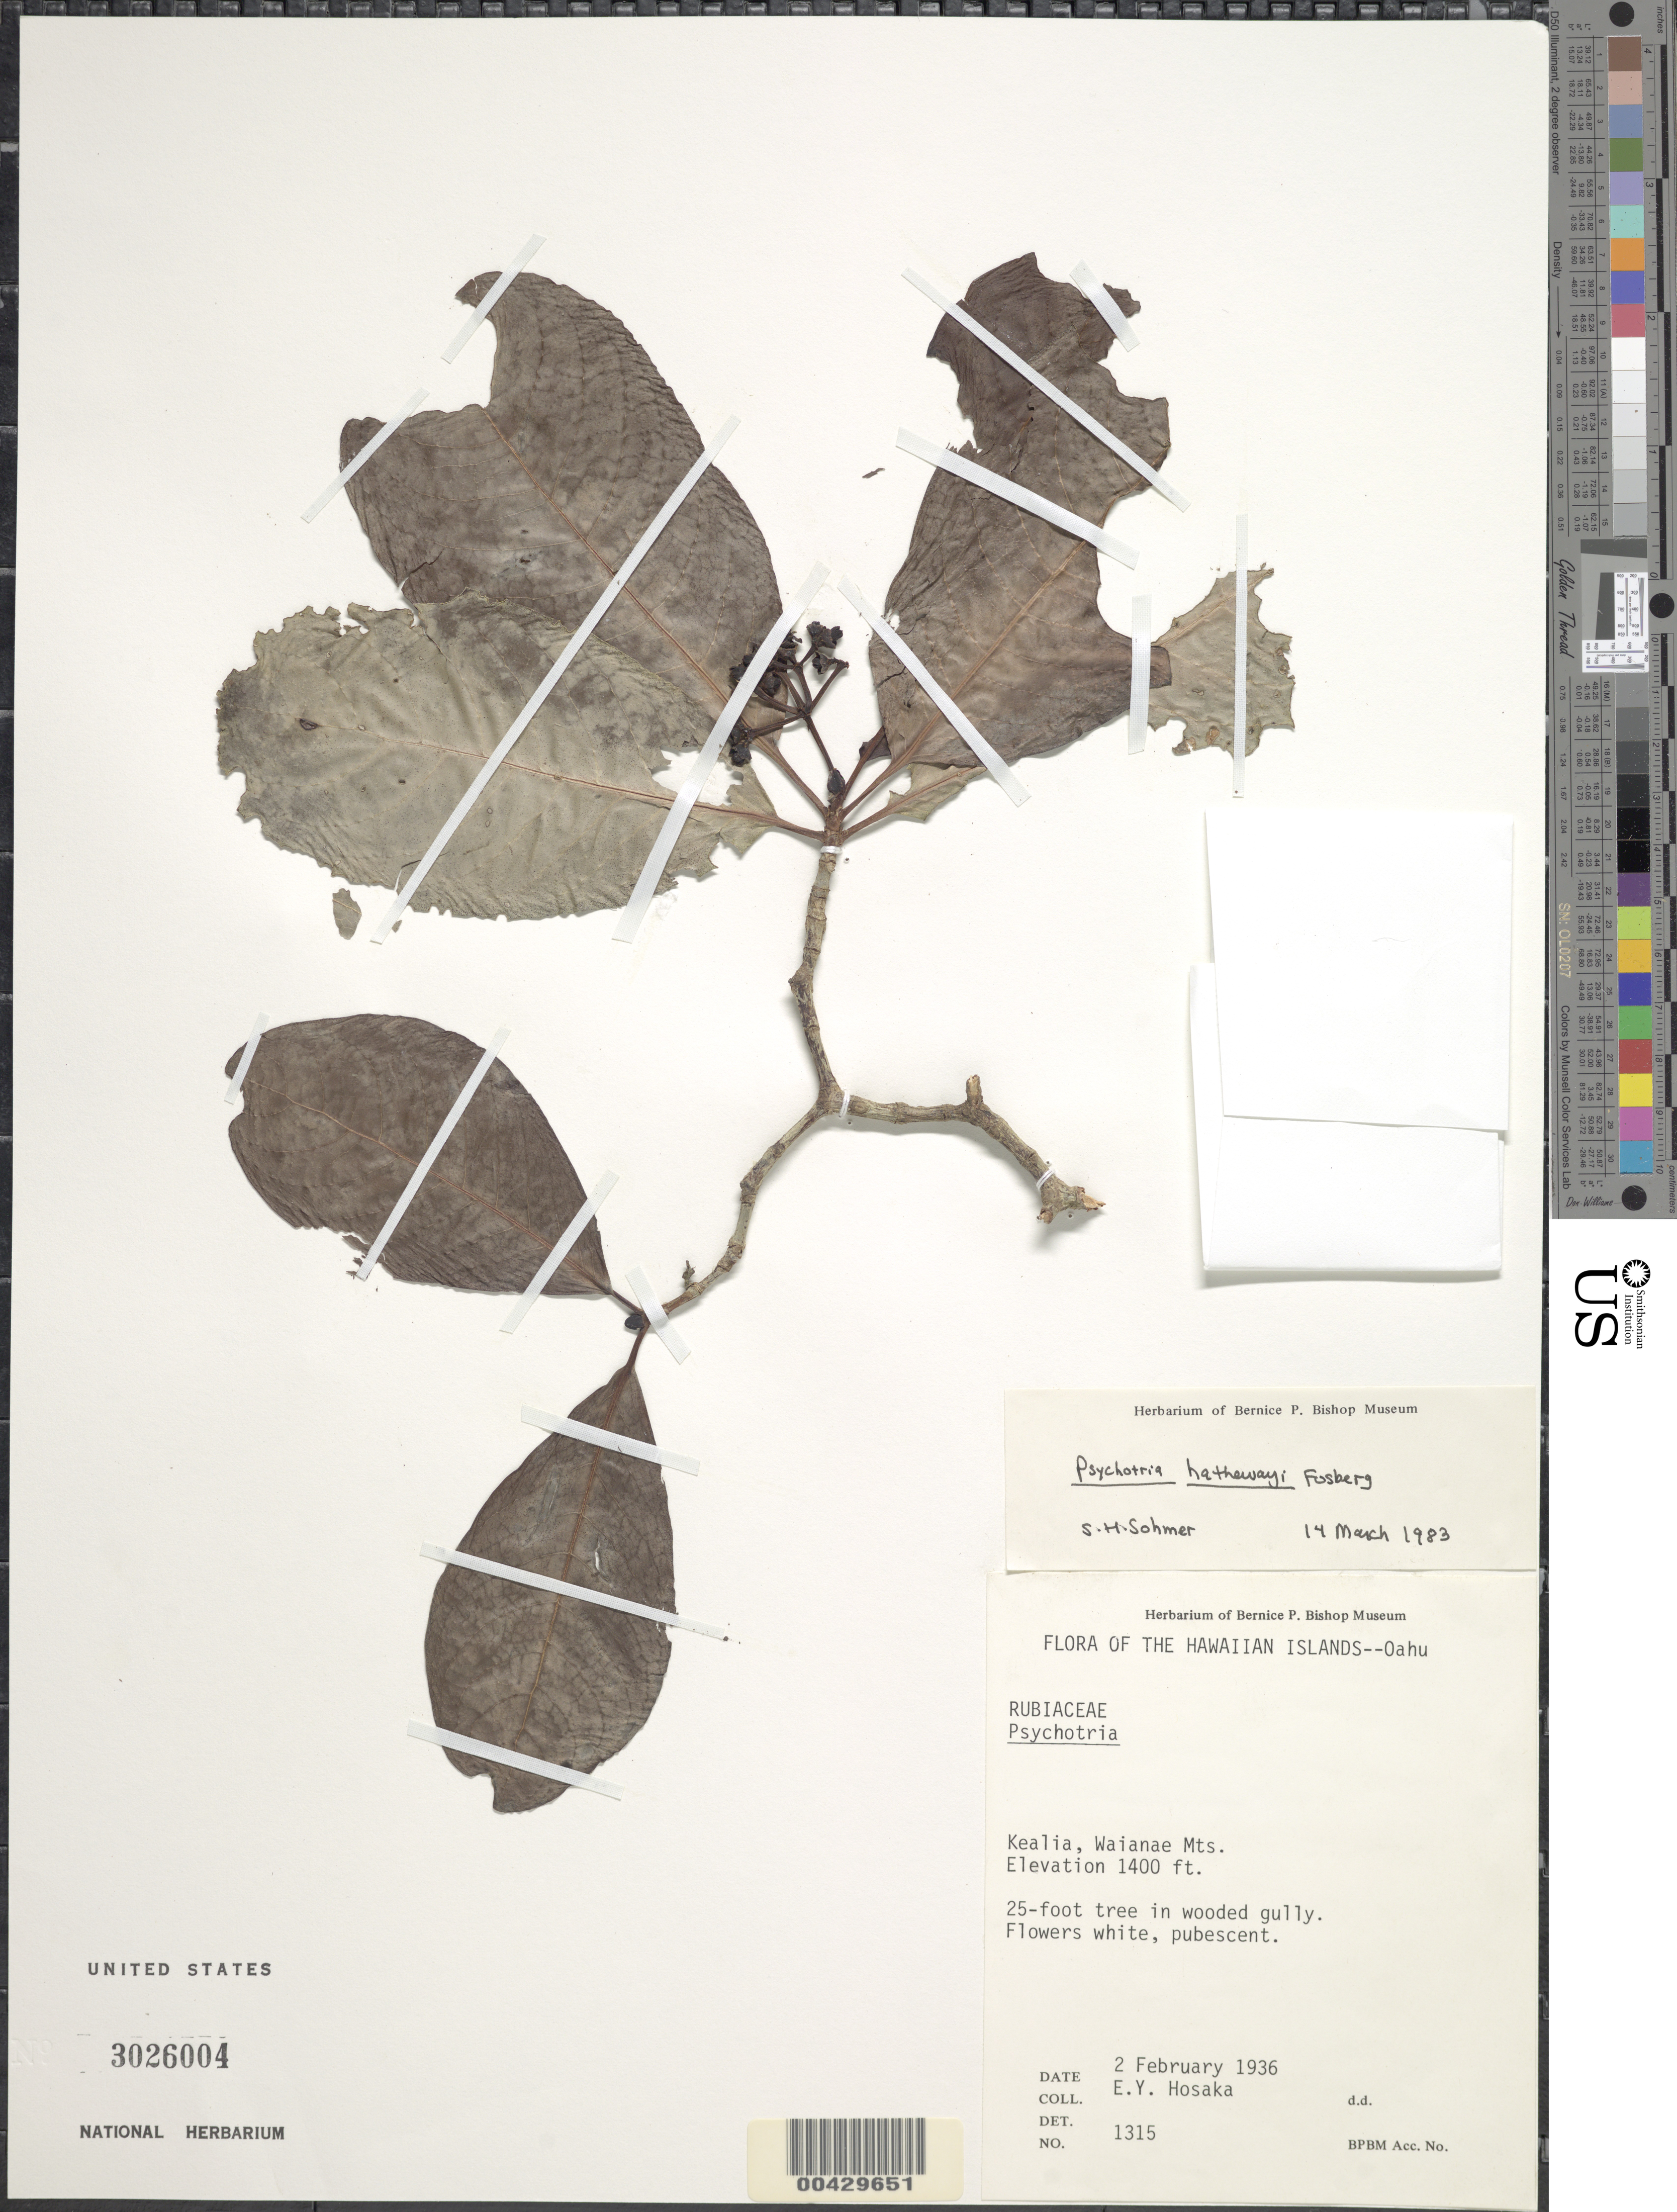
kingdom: Plantae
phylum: Tracheophyta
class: Magnoliopsida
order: Gentianales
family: Rubiaceae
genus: Psychotria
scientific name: Psychotria hathewayi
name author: Fosberg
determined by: Sohmer, S. H.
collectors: E. Y. Hosaka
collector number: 1315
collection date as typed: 2 Feb 1936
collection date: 1936-02-02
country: United States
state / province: Hawaii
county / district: Honolulu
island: Oahu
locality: Kealia, Waianae Mts.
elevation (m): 427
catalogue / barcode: US 3026004